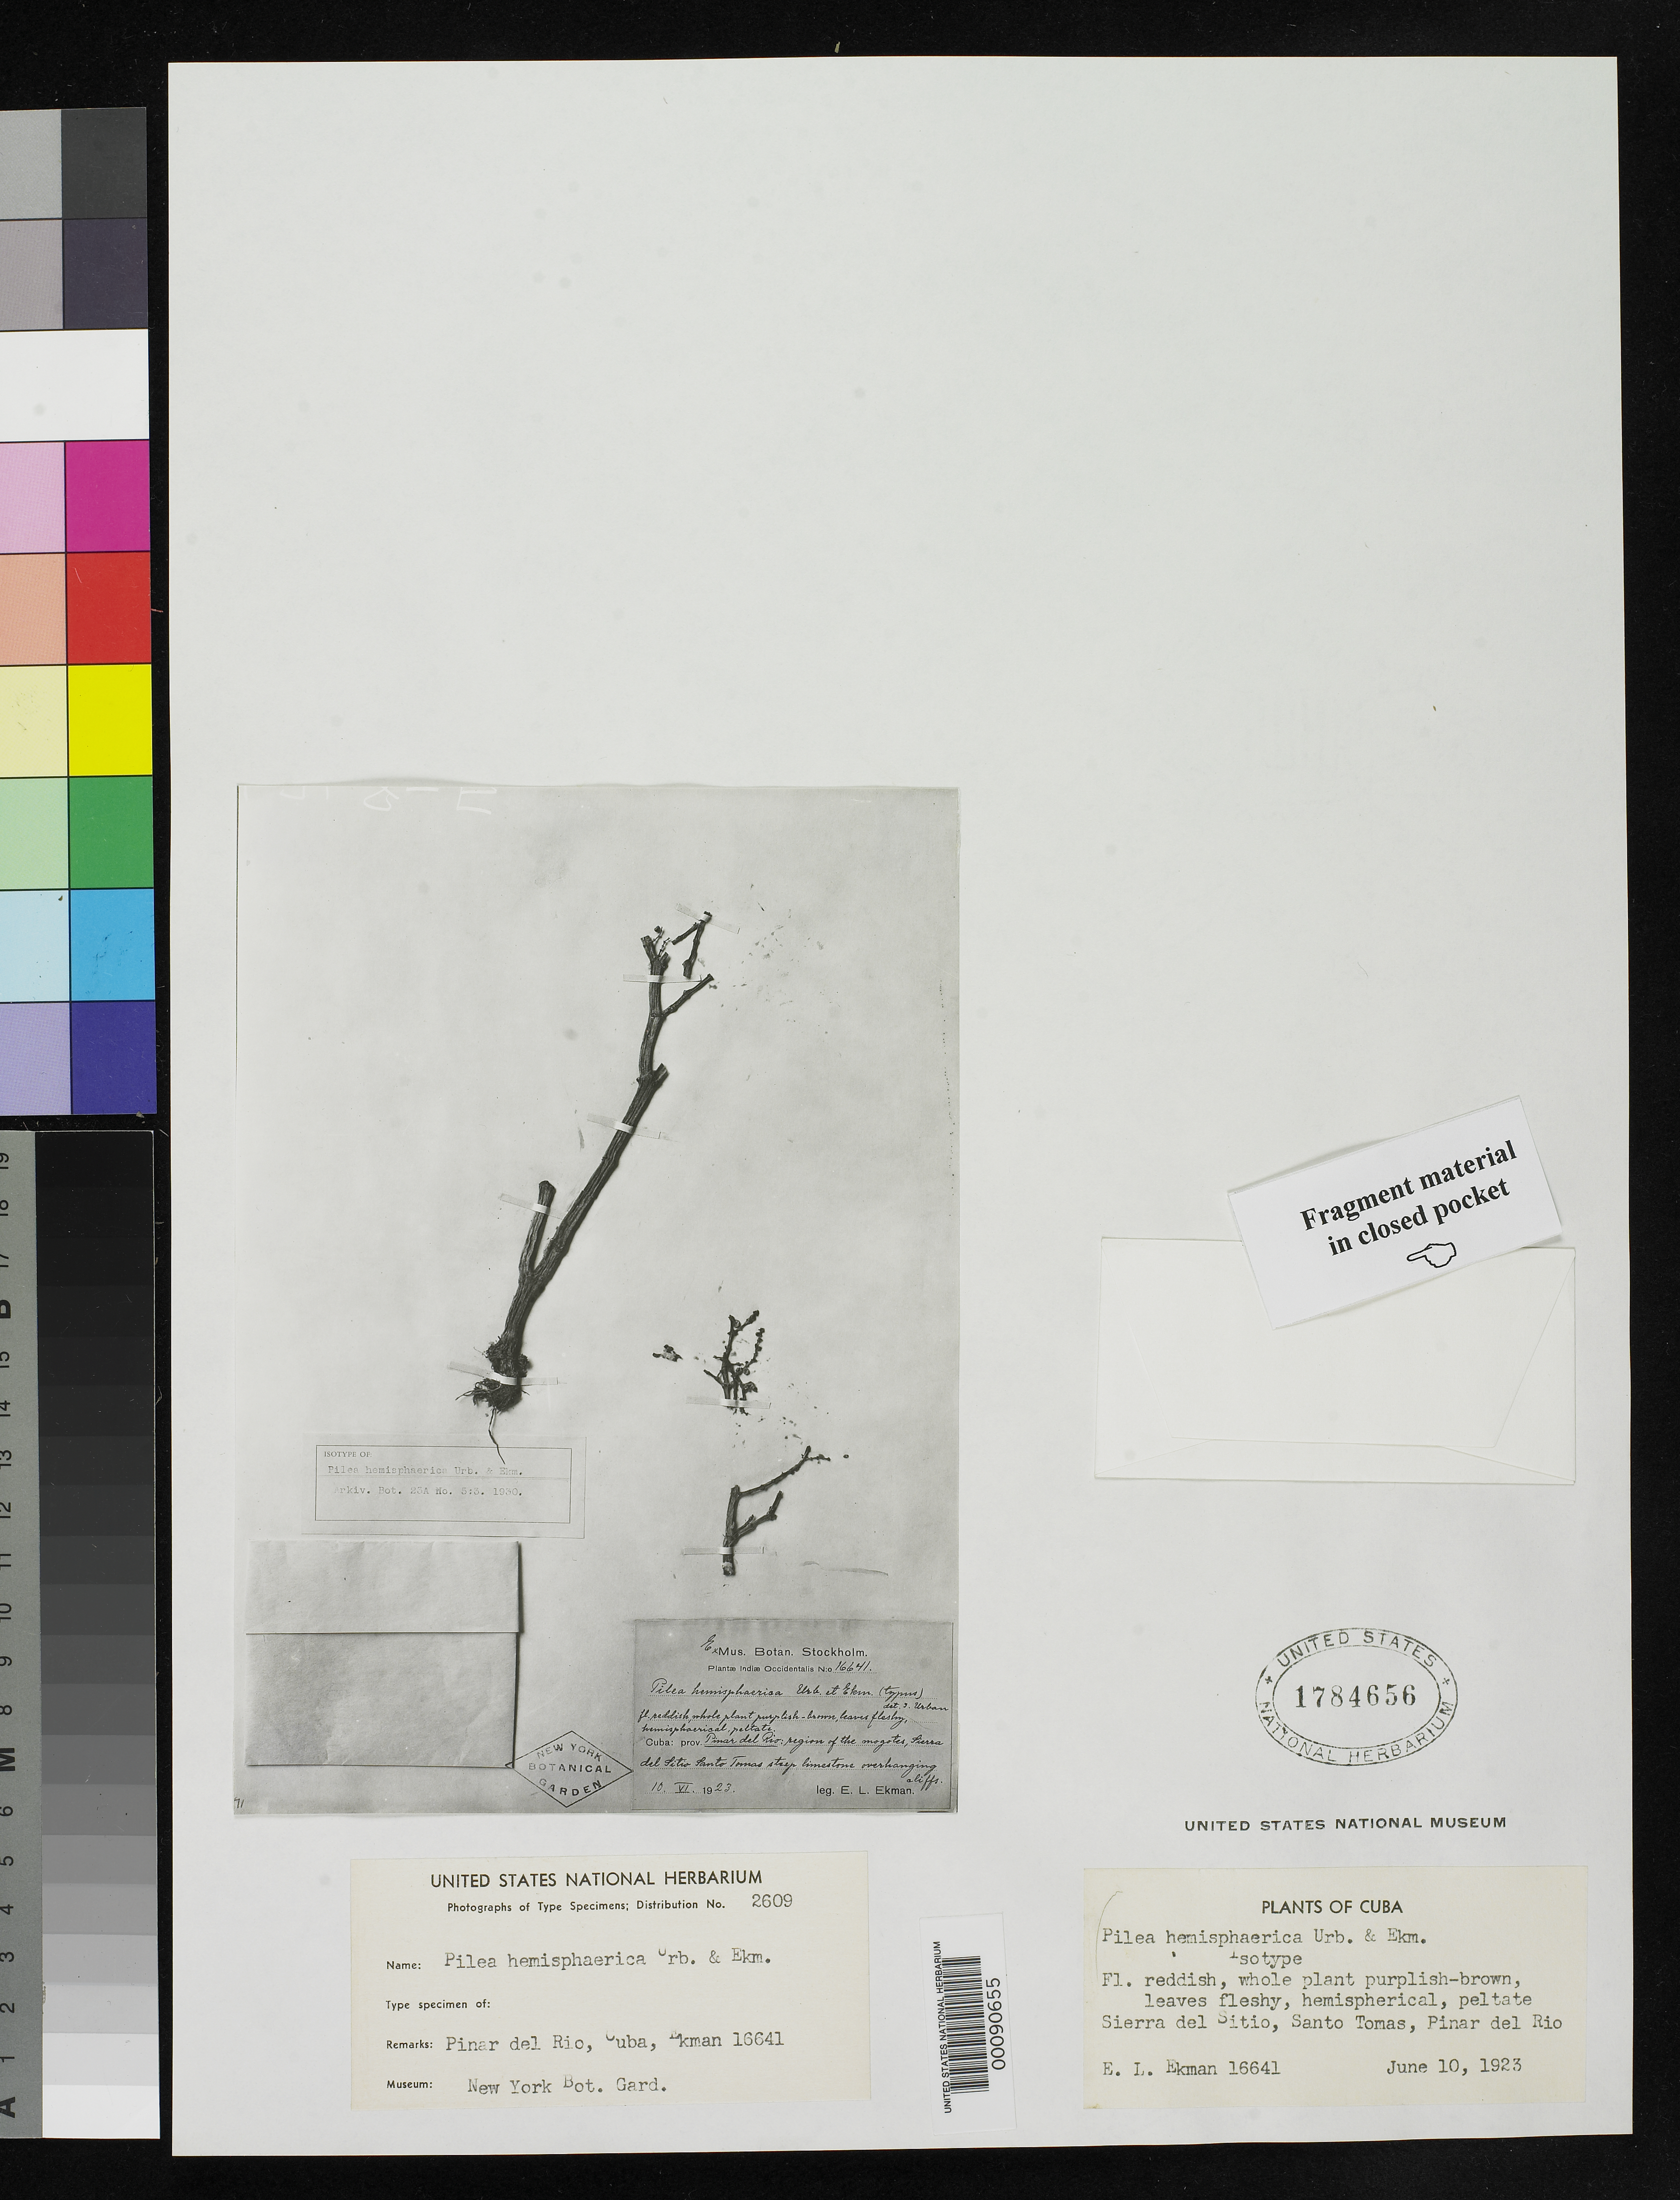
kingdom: Plantae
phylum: Tracheophyta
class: Magnoliopsida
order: Rosales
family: Urticaceae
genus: Pilea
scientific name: Pilea hemisphaerica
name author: Urb. & Ekman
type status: Isotype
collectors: E. L. Ekman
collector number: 16641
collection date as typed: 10 Jun 1923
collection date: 1923-06-10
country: Cuba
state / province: Pinar del Río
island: Greater Antilles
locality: Sierra del Sitio, Santo Tomas.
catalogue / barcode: US 1784656